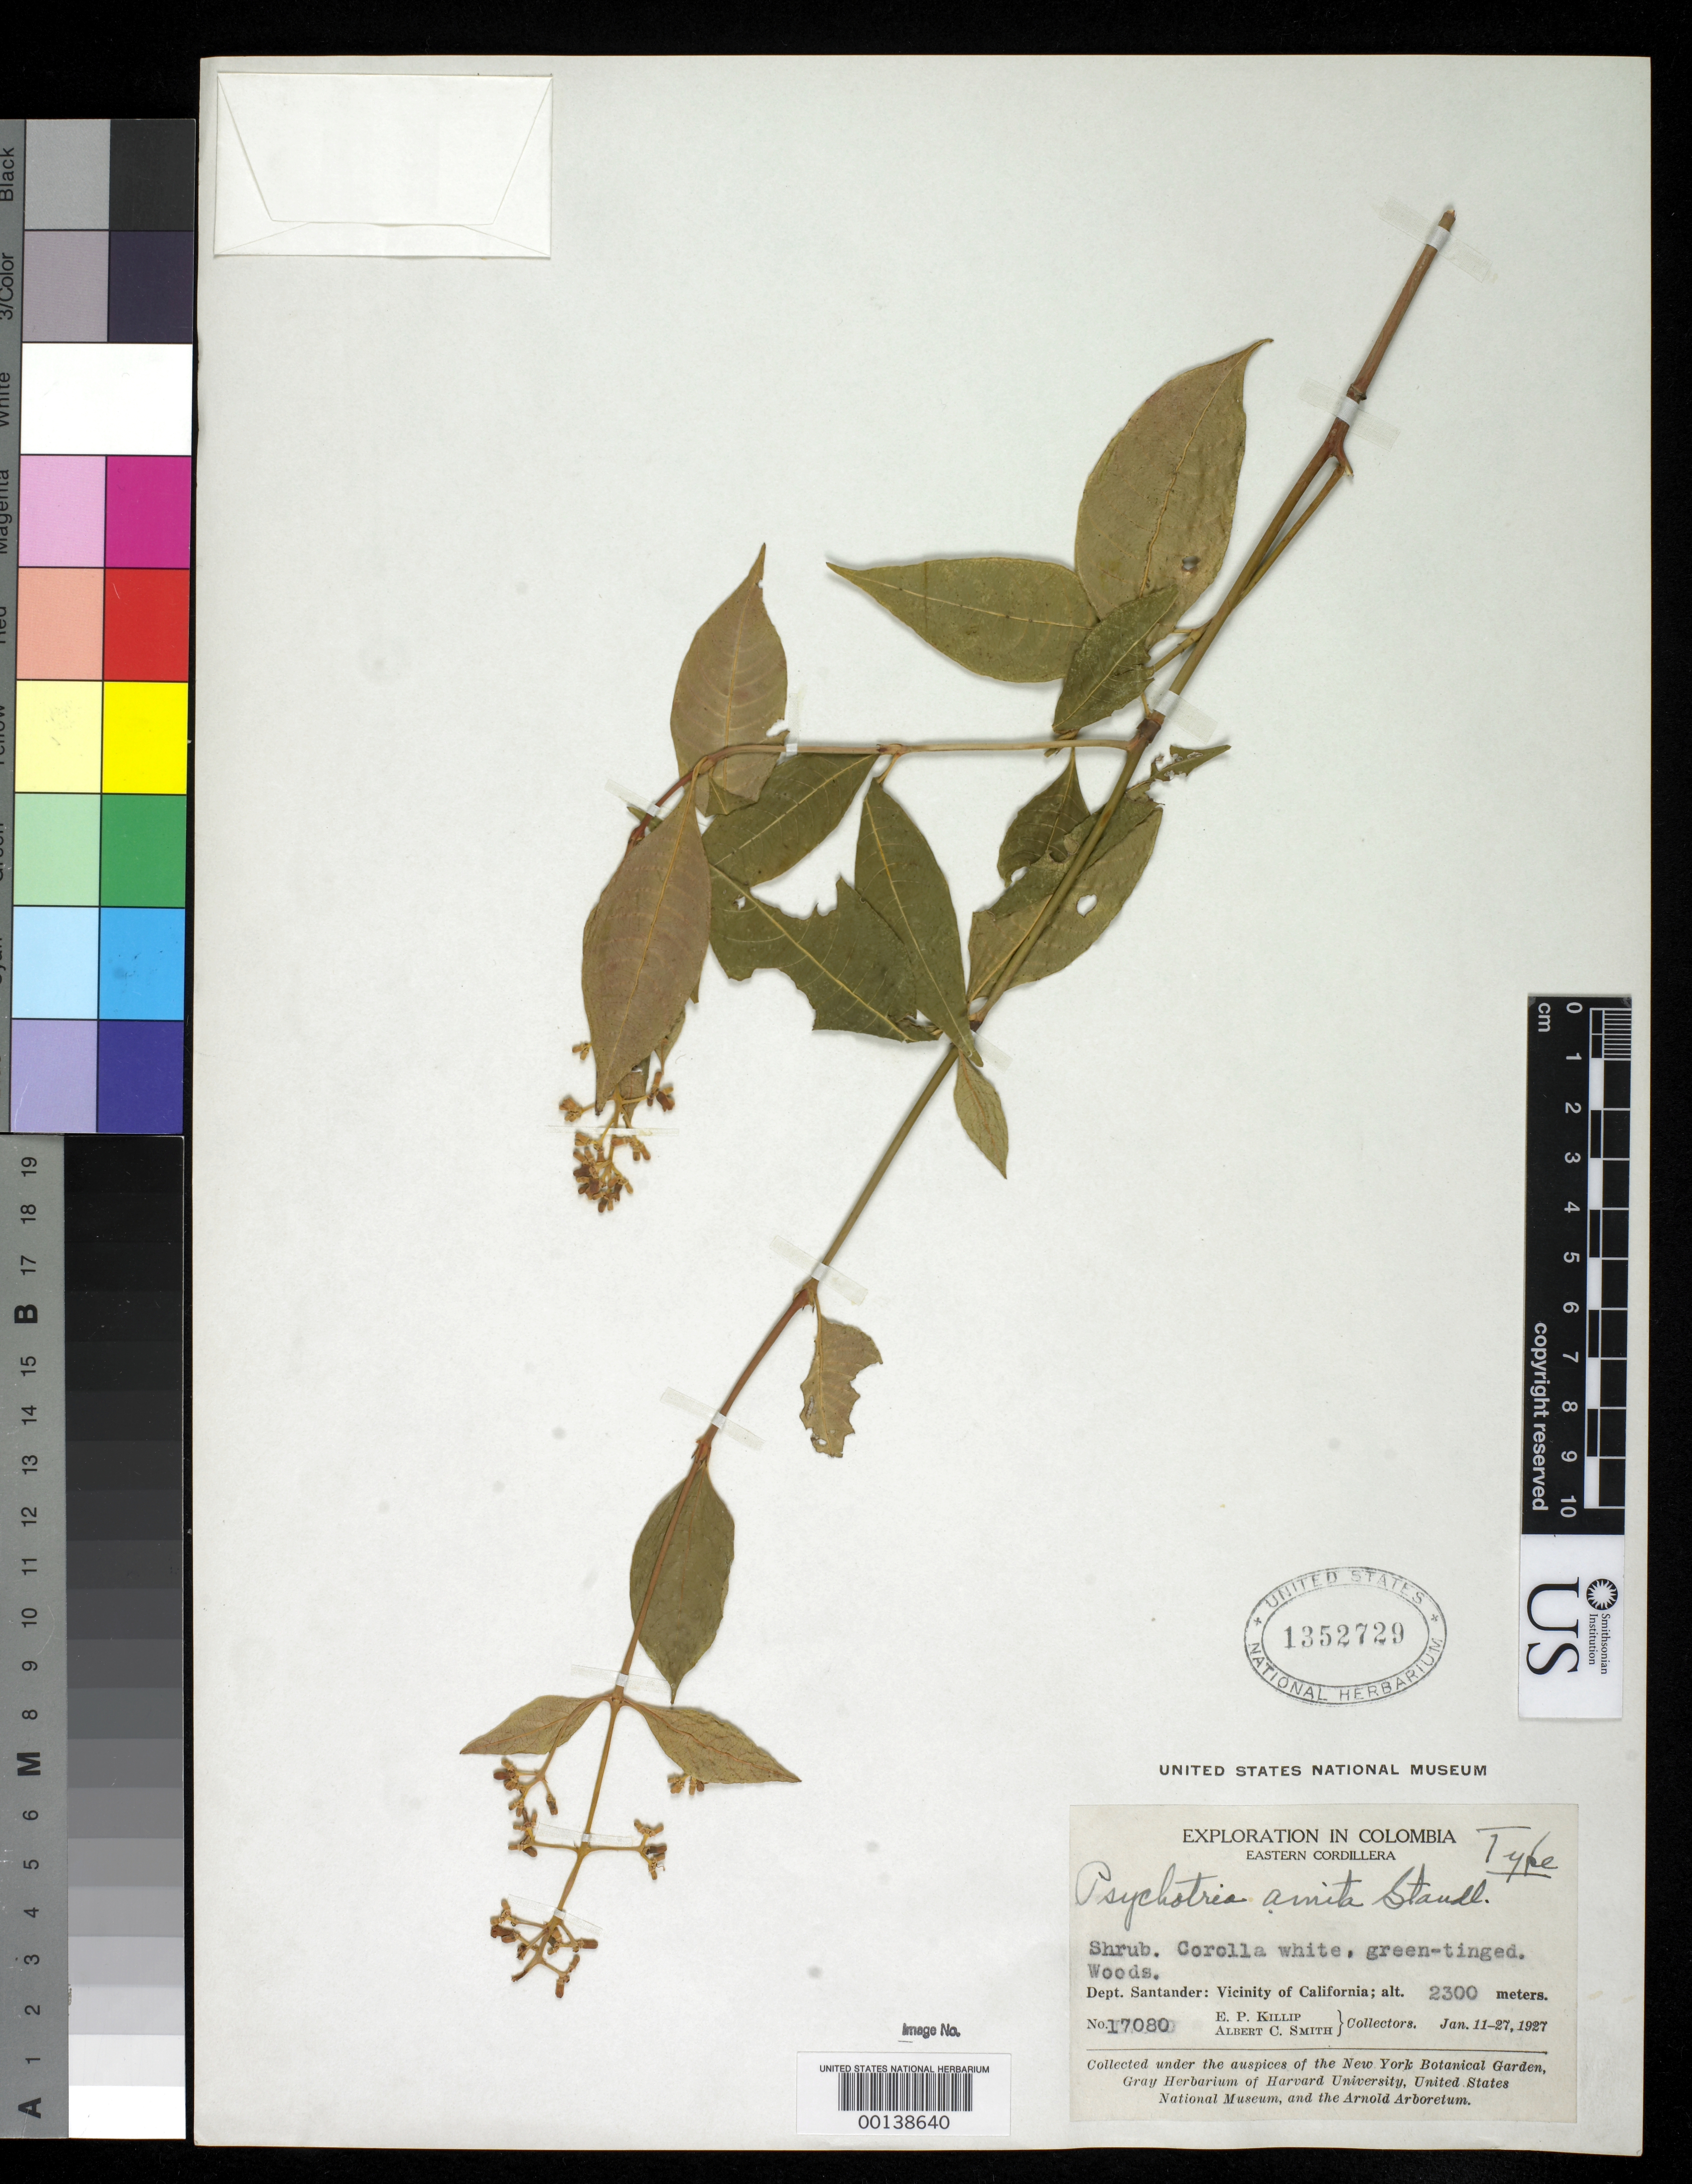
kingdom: Plantae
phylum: Tracheophyta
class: Magnoliopsida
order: Gentianales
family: Rubiaceae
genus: Psychotria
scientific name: Psychotria amita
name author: Standl.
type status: Holotype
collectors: E. P. Killip & A. C. Smith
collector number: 17080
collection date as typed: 11 Jan 1927 to 27 Jan 1927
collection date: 1927-01-11/1927-01-27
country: Colombia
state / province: Santander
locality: Vicinity of California, eastern Cordillera.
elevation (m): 2000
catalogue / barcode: US 1352729